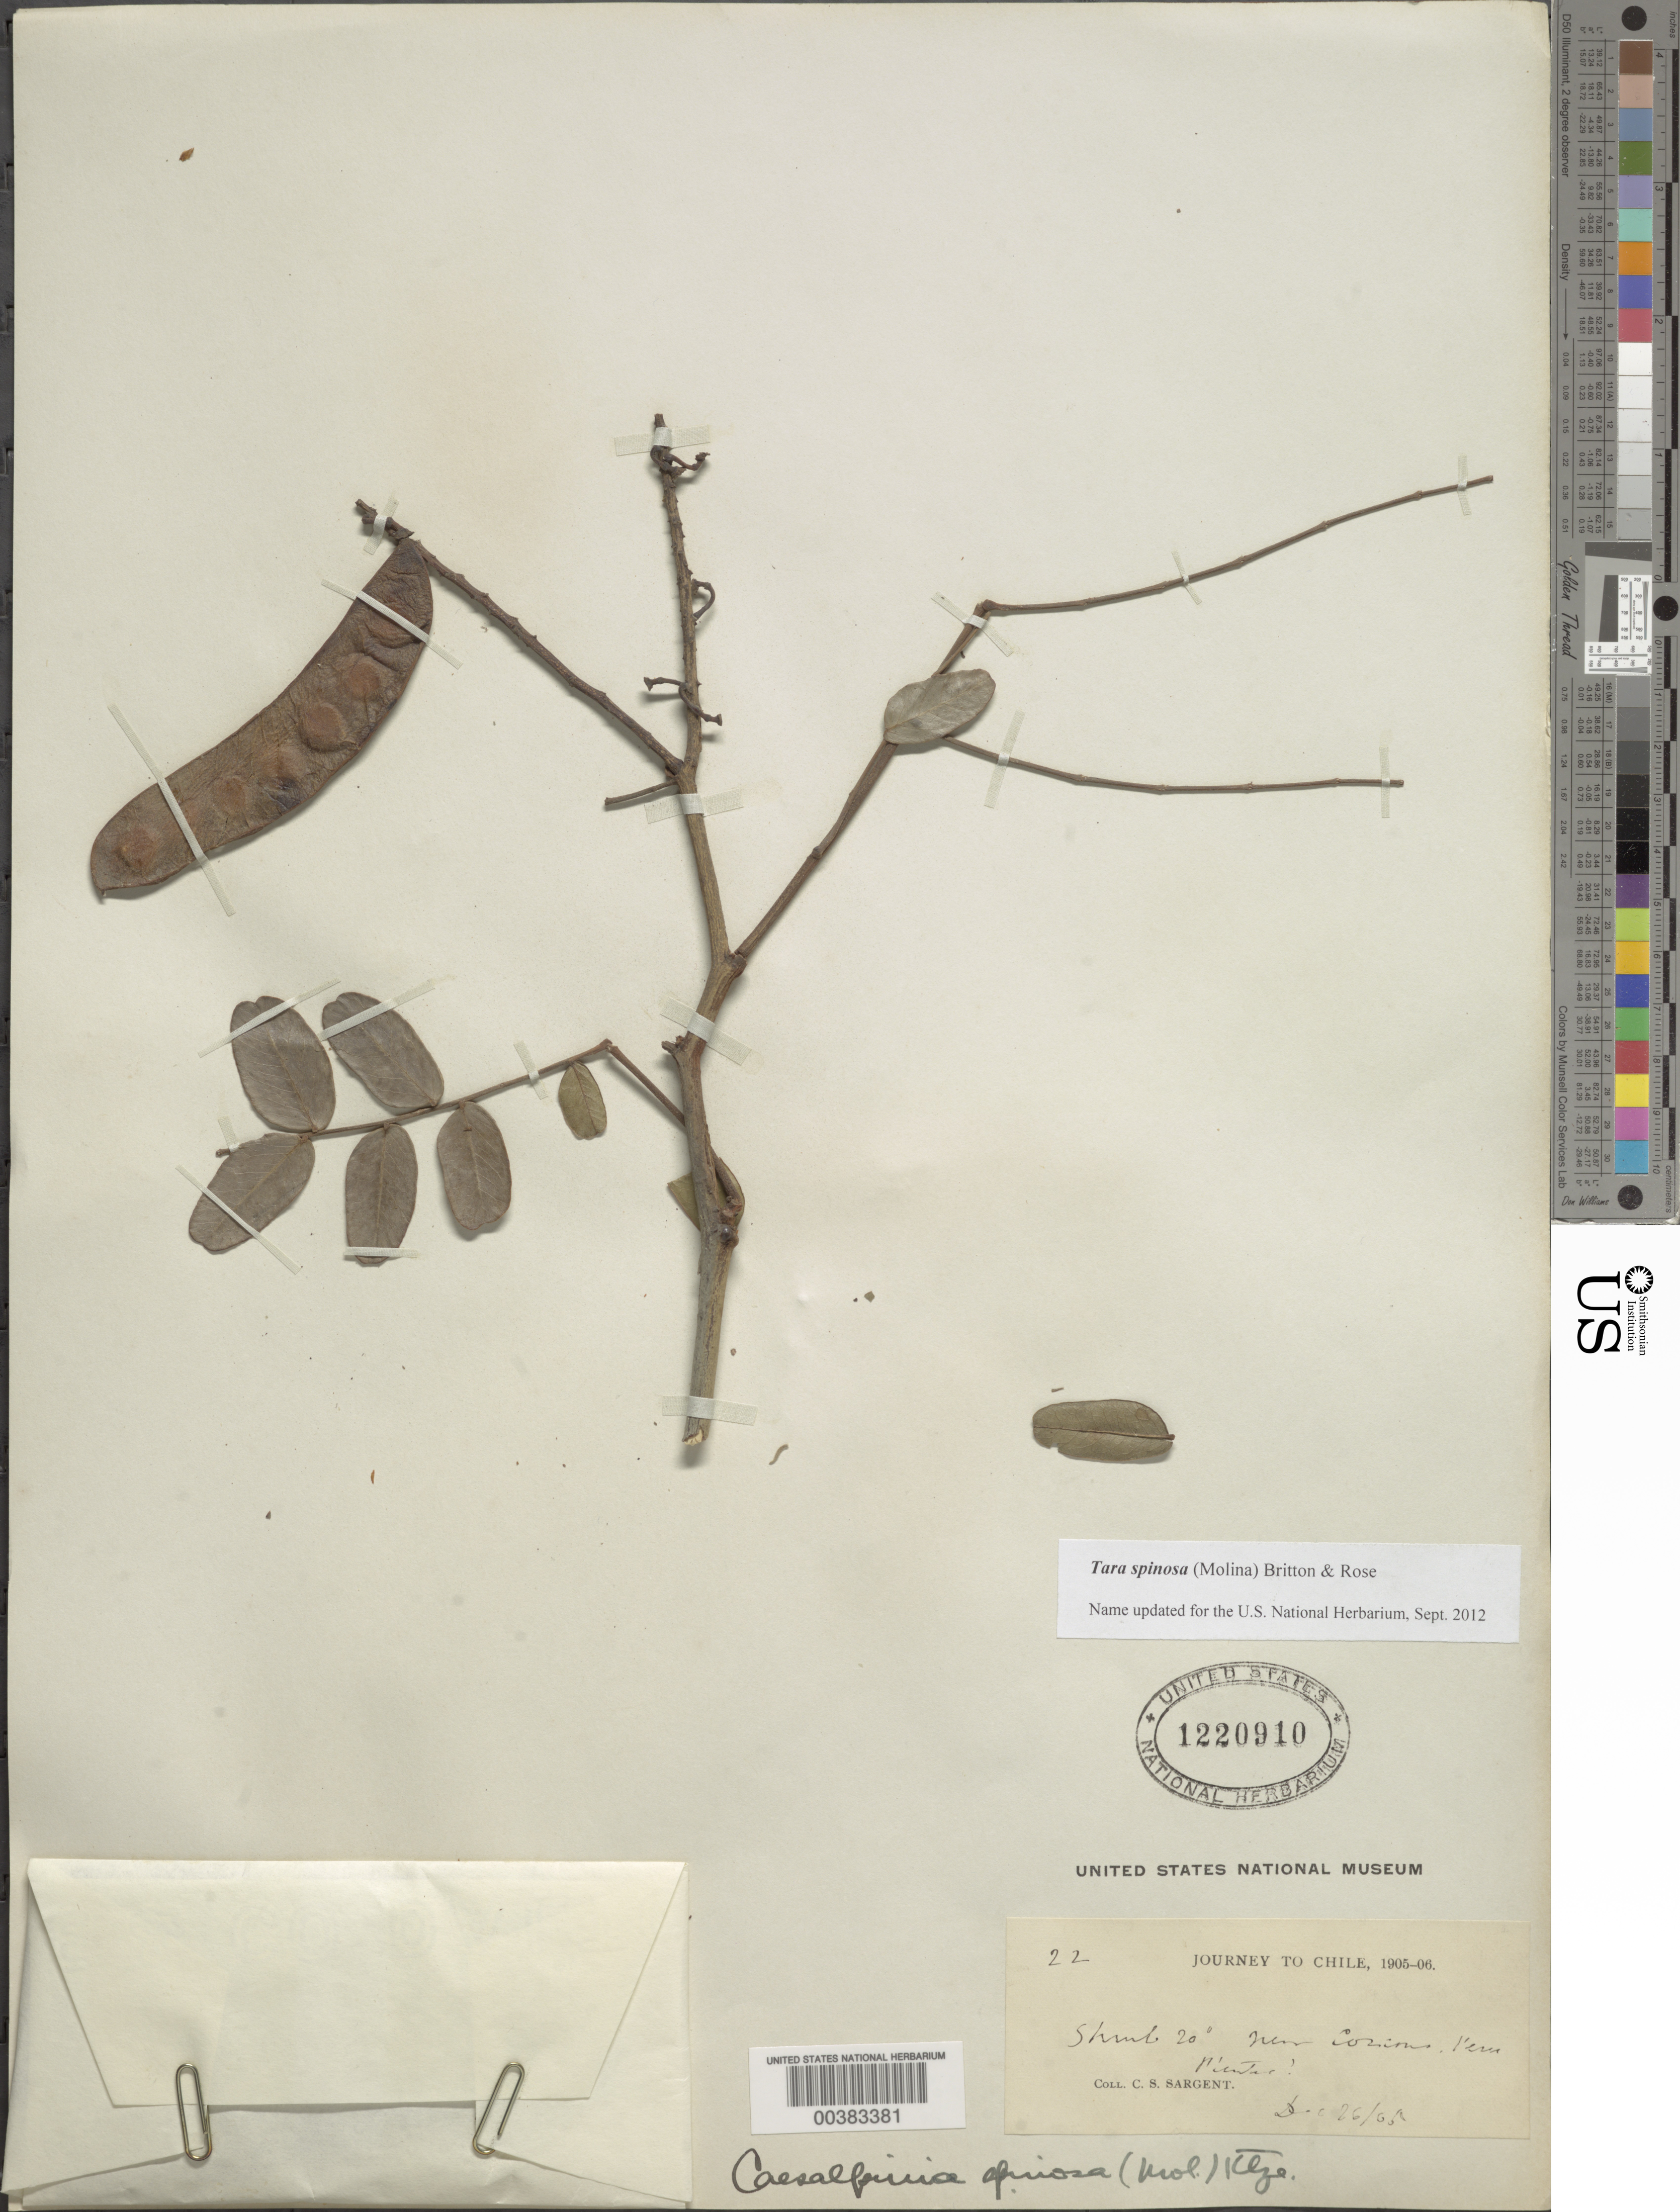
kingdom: Plantae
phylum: Tracheophyta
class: Magnoliopsida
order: Fabales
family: Fabaceae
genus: Tara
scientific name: Tara spinosa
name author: (Molina) Britton & Rose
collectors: C. S. Sargent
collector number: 22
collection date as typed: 26 Dec 1905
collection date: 1905-12-26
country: Peru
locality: near Cozcons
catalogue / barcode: US 1220910